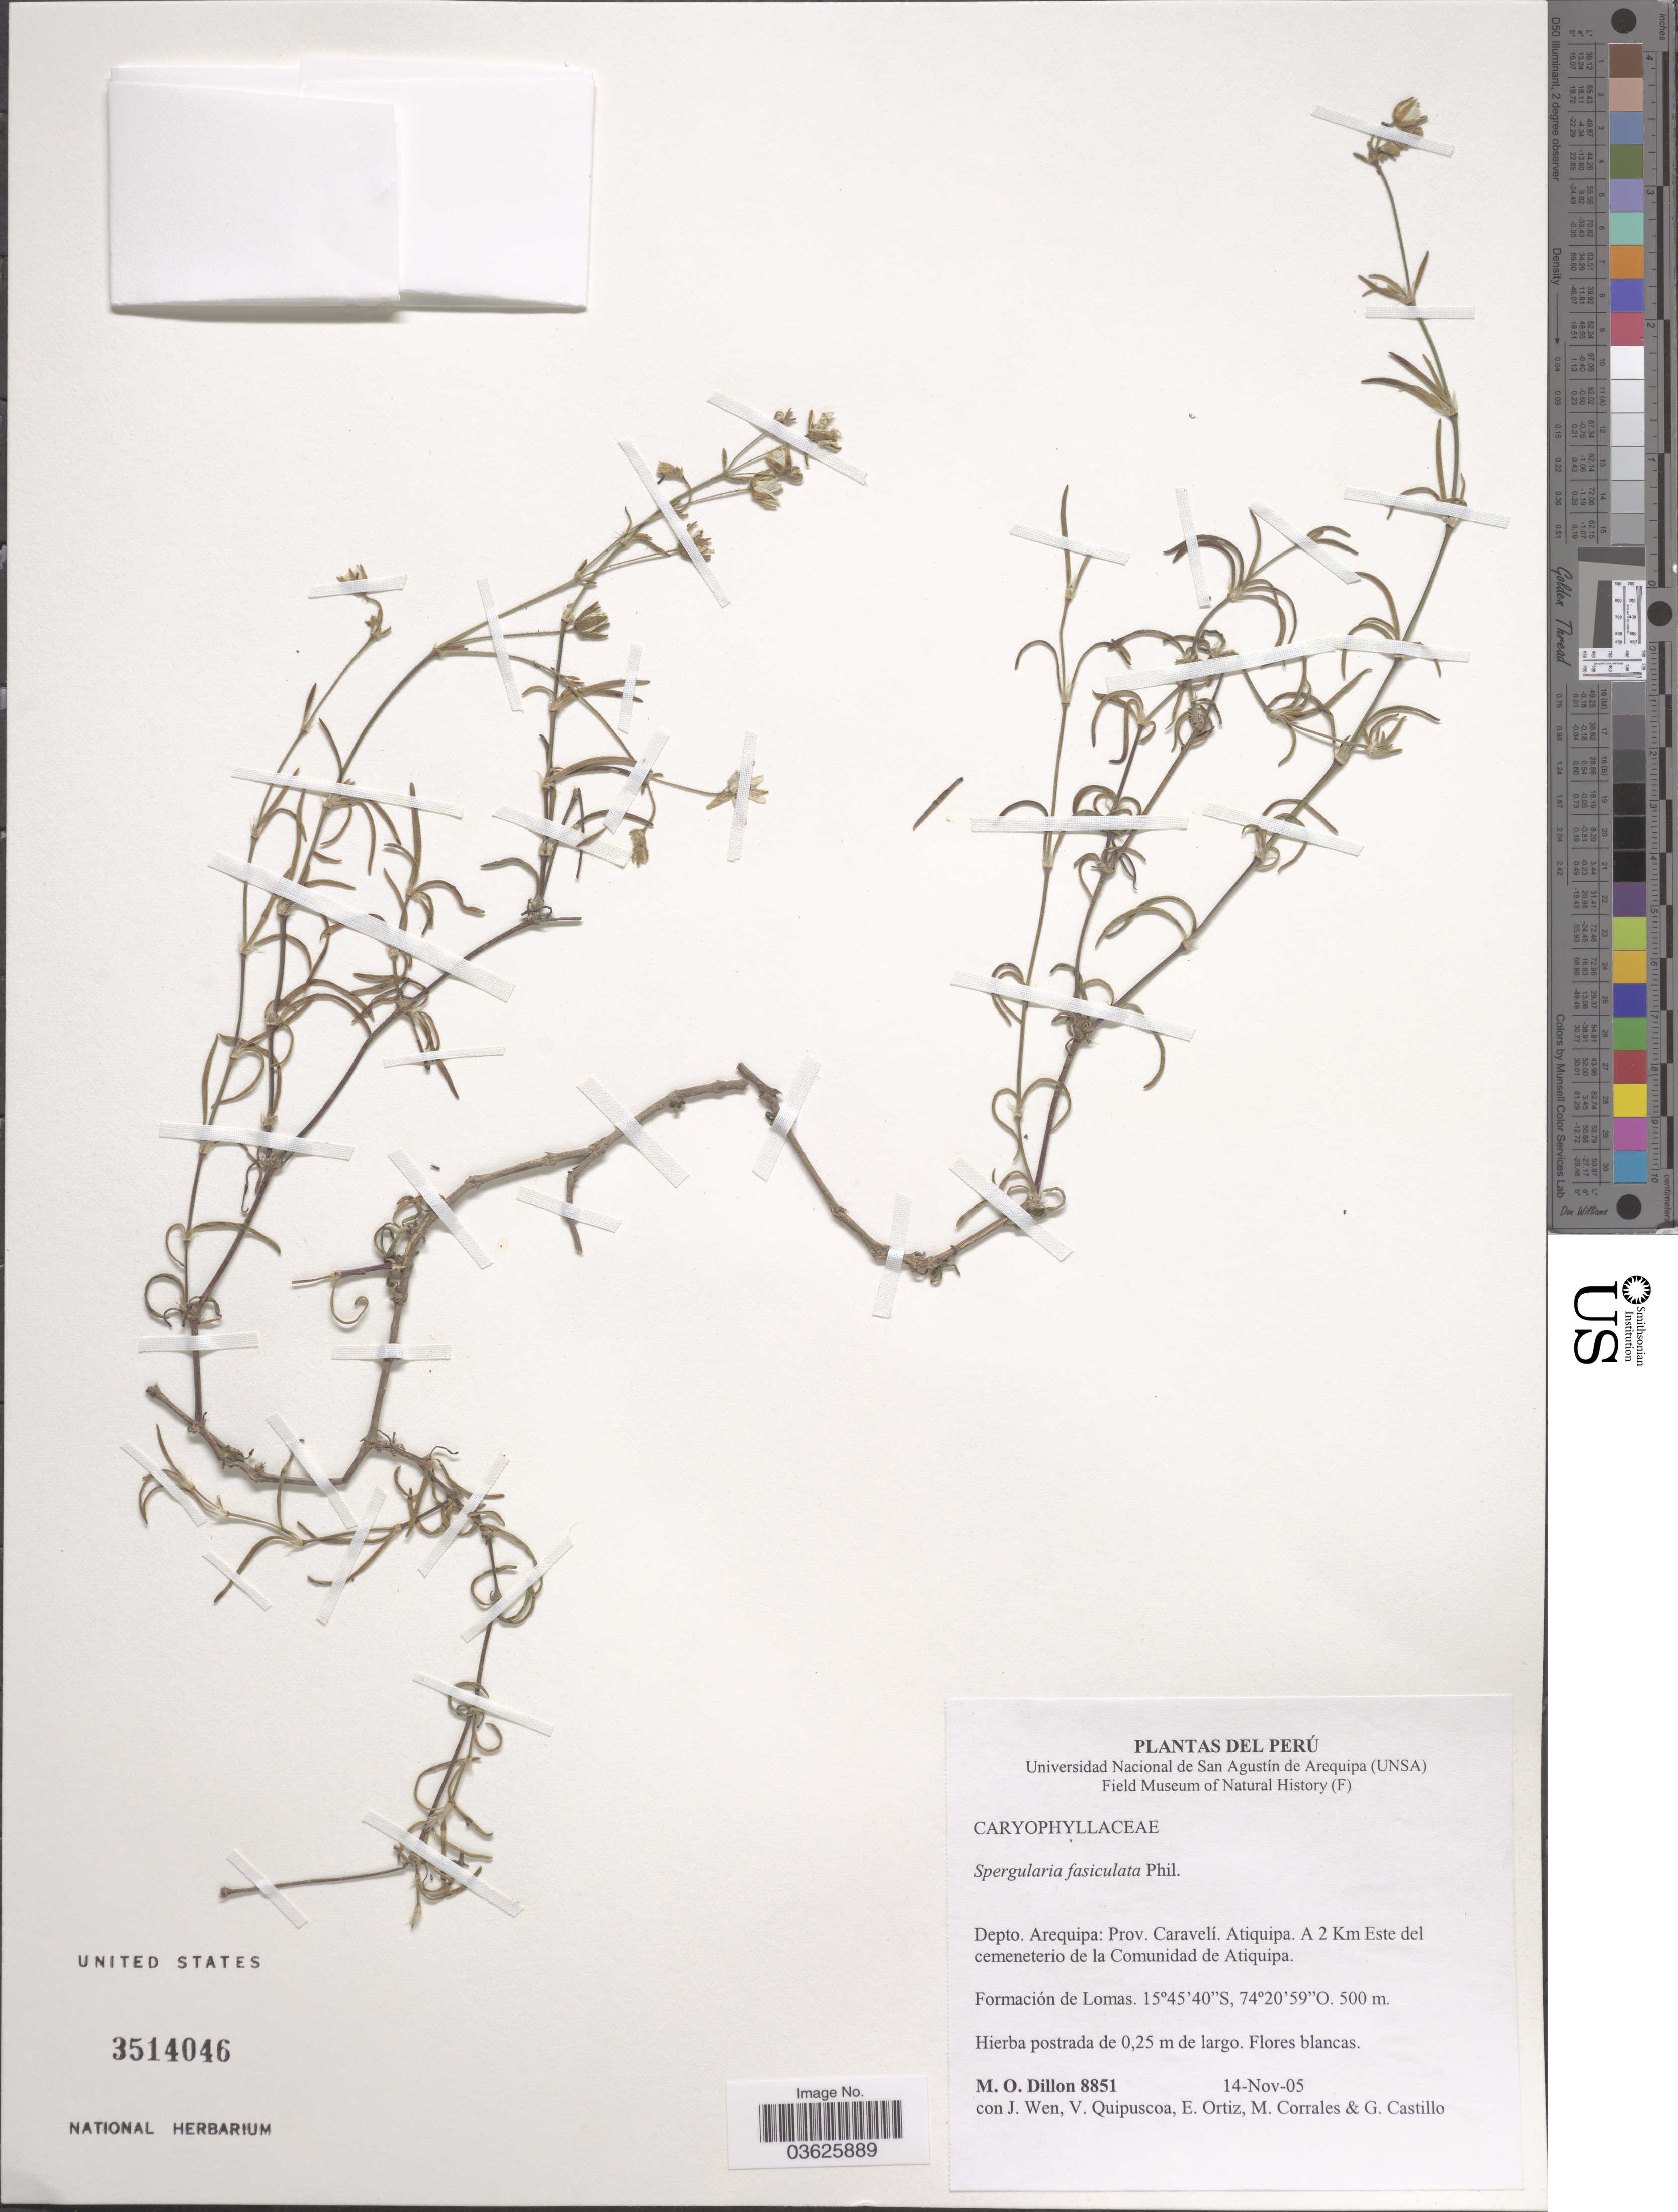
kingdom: Plantae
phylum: Tracheophyta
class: Magnoliopsida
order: Caryophyllales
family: Caryophyllaceae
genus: Spergularia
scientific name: Spergularia fasciculata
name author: Phil.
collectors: M. O. Dillon, J. Wen, V. Quipuscoa, E. Ortiz & et al.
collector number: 8851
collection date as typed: Transcribed d/m/y: 14/11/5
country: Peru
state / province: Arequipa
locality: Depto. Arequipa: Prov. Caravelí. Atiquipa. A 2 Km Este del cemeneterio de la Comunidad de Atiquipa.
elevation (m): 500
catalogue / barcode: US 3514046